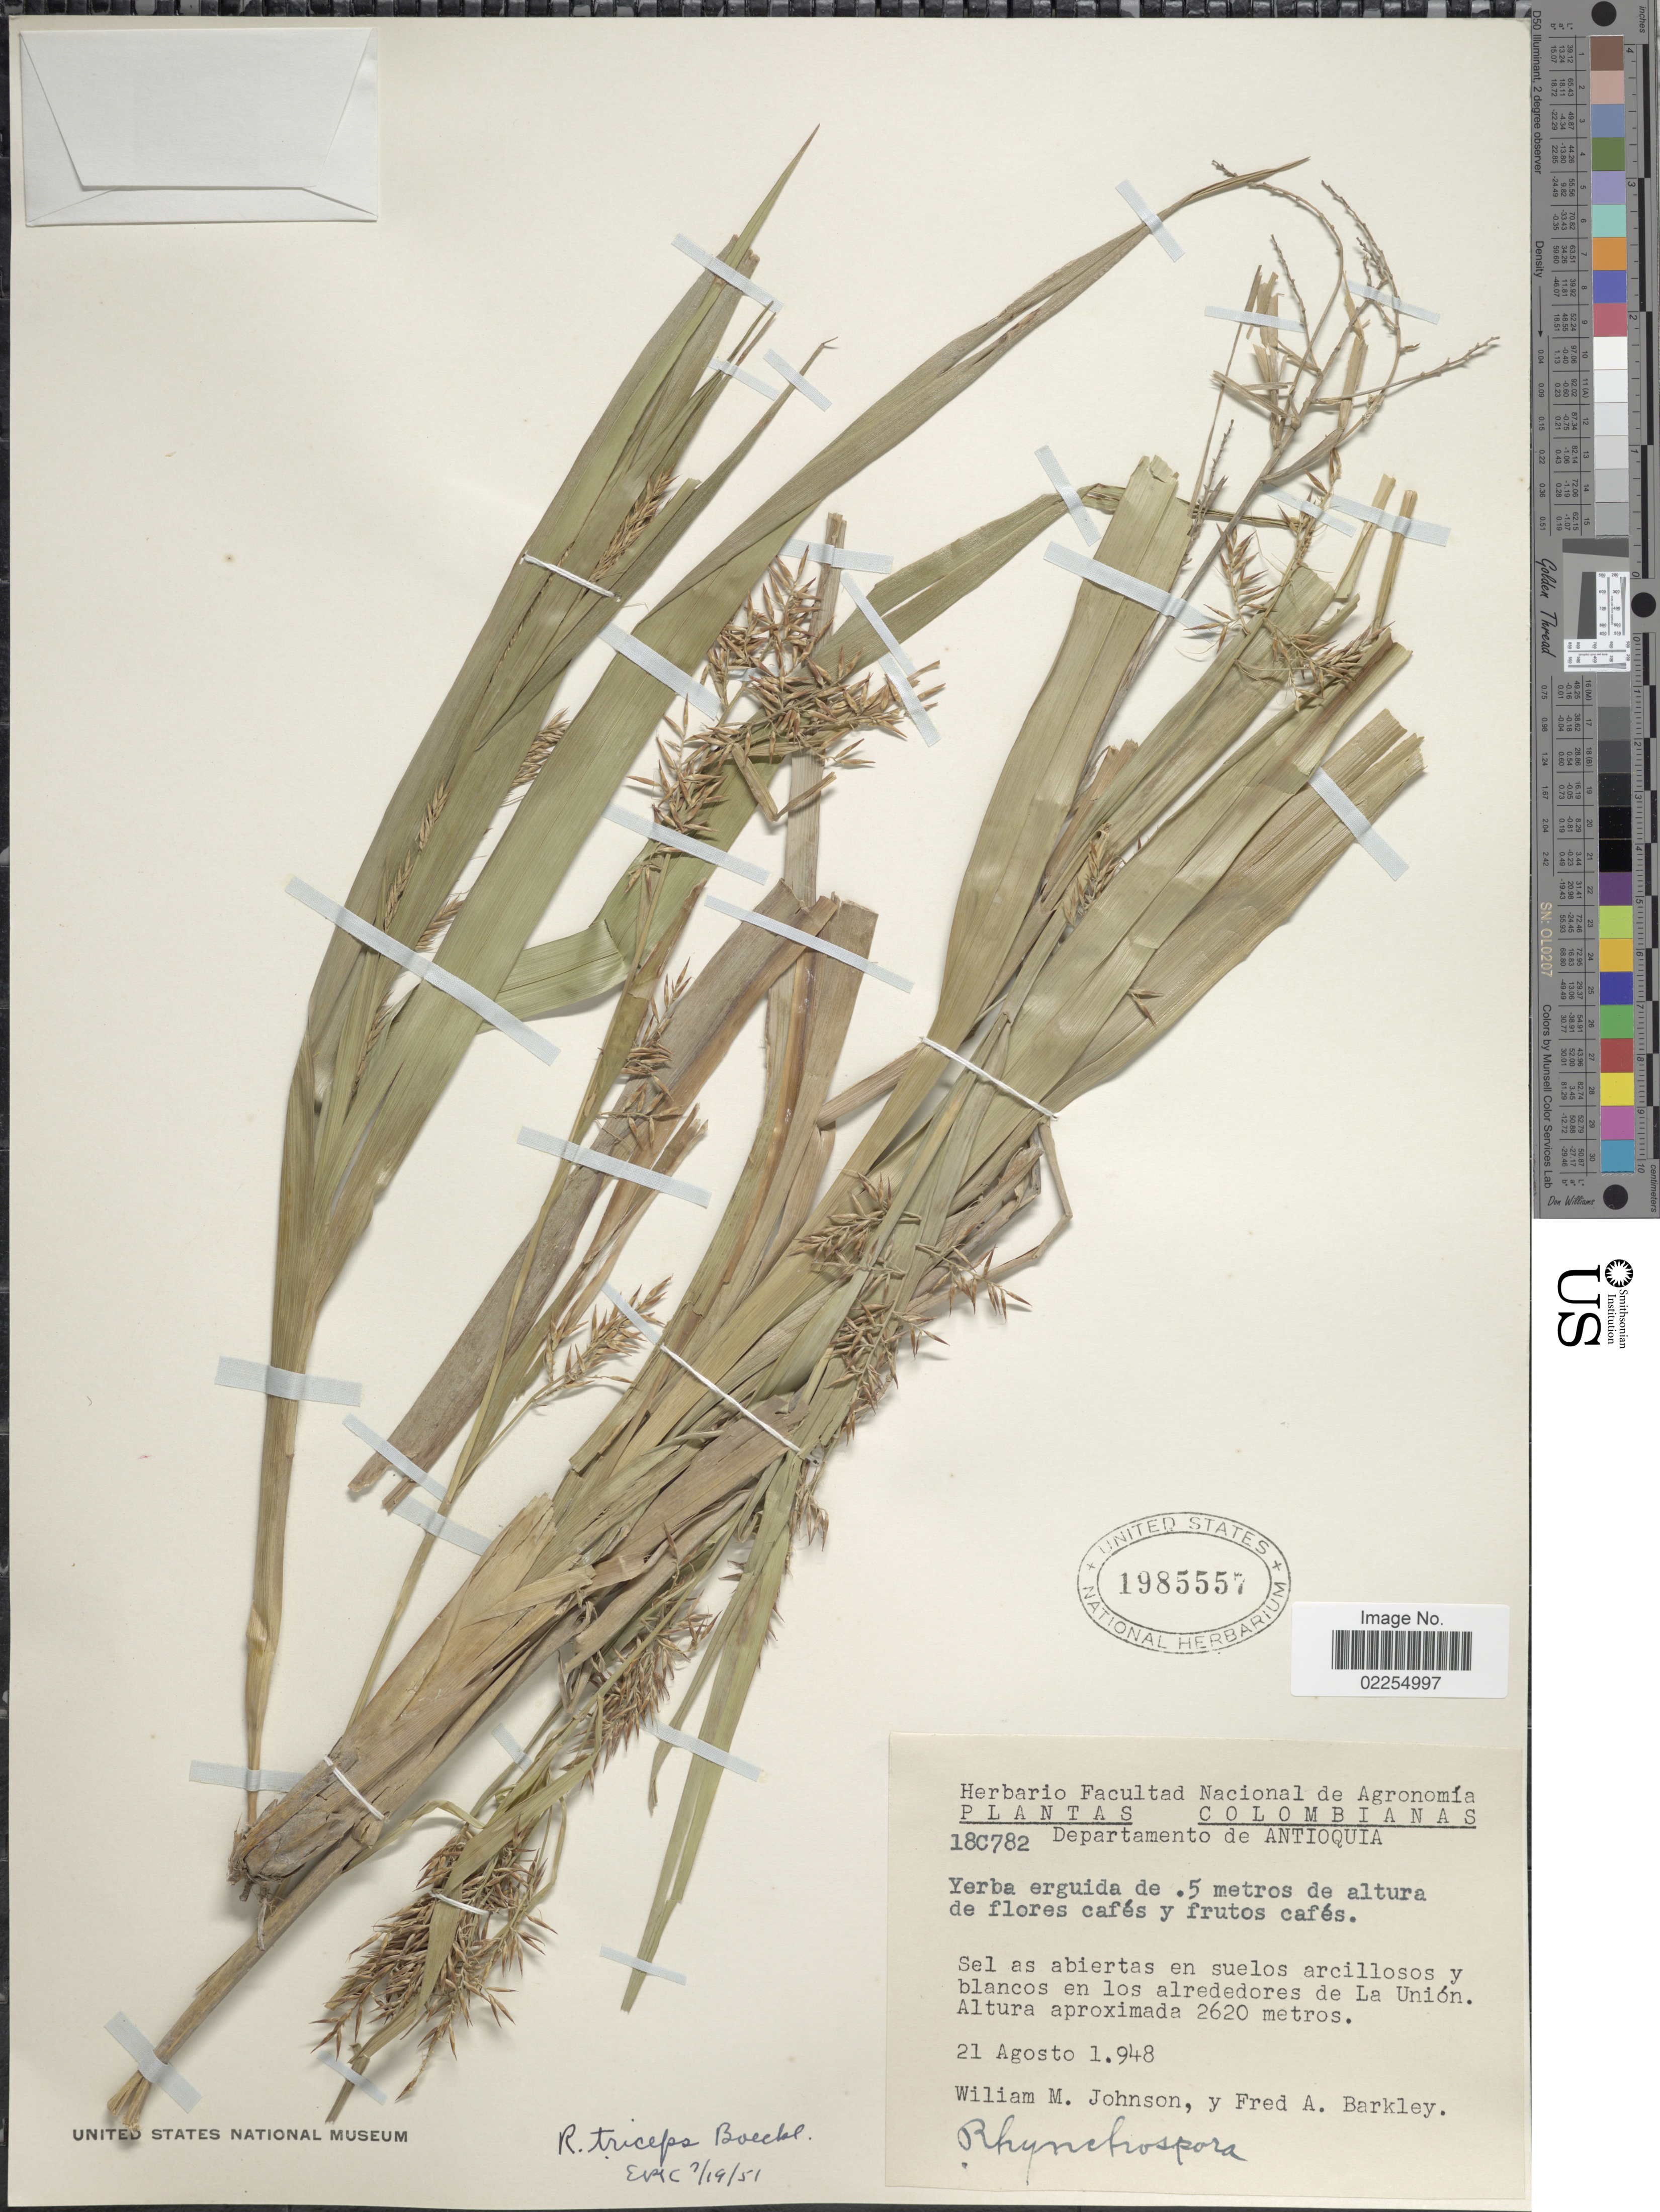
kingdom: Plantae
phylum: Tracheophyta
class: Liliopsida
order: Poales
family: Cyperaceae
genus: Rhynchospora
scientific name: Rhynchospora immensa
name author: Kük.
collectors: W. M. Johnson & F. A. Barkley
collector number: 18C782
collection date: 1948-08-21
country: Colombia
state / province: Antioquia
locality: Sel as abiertas en suelos arcillosos y blanncos en los alrededores de La Union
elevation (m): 2620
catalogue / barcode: US 1985557